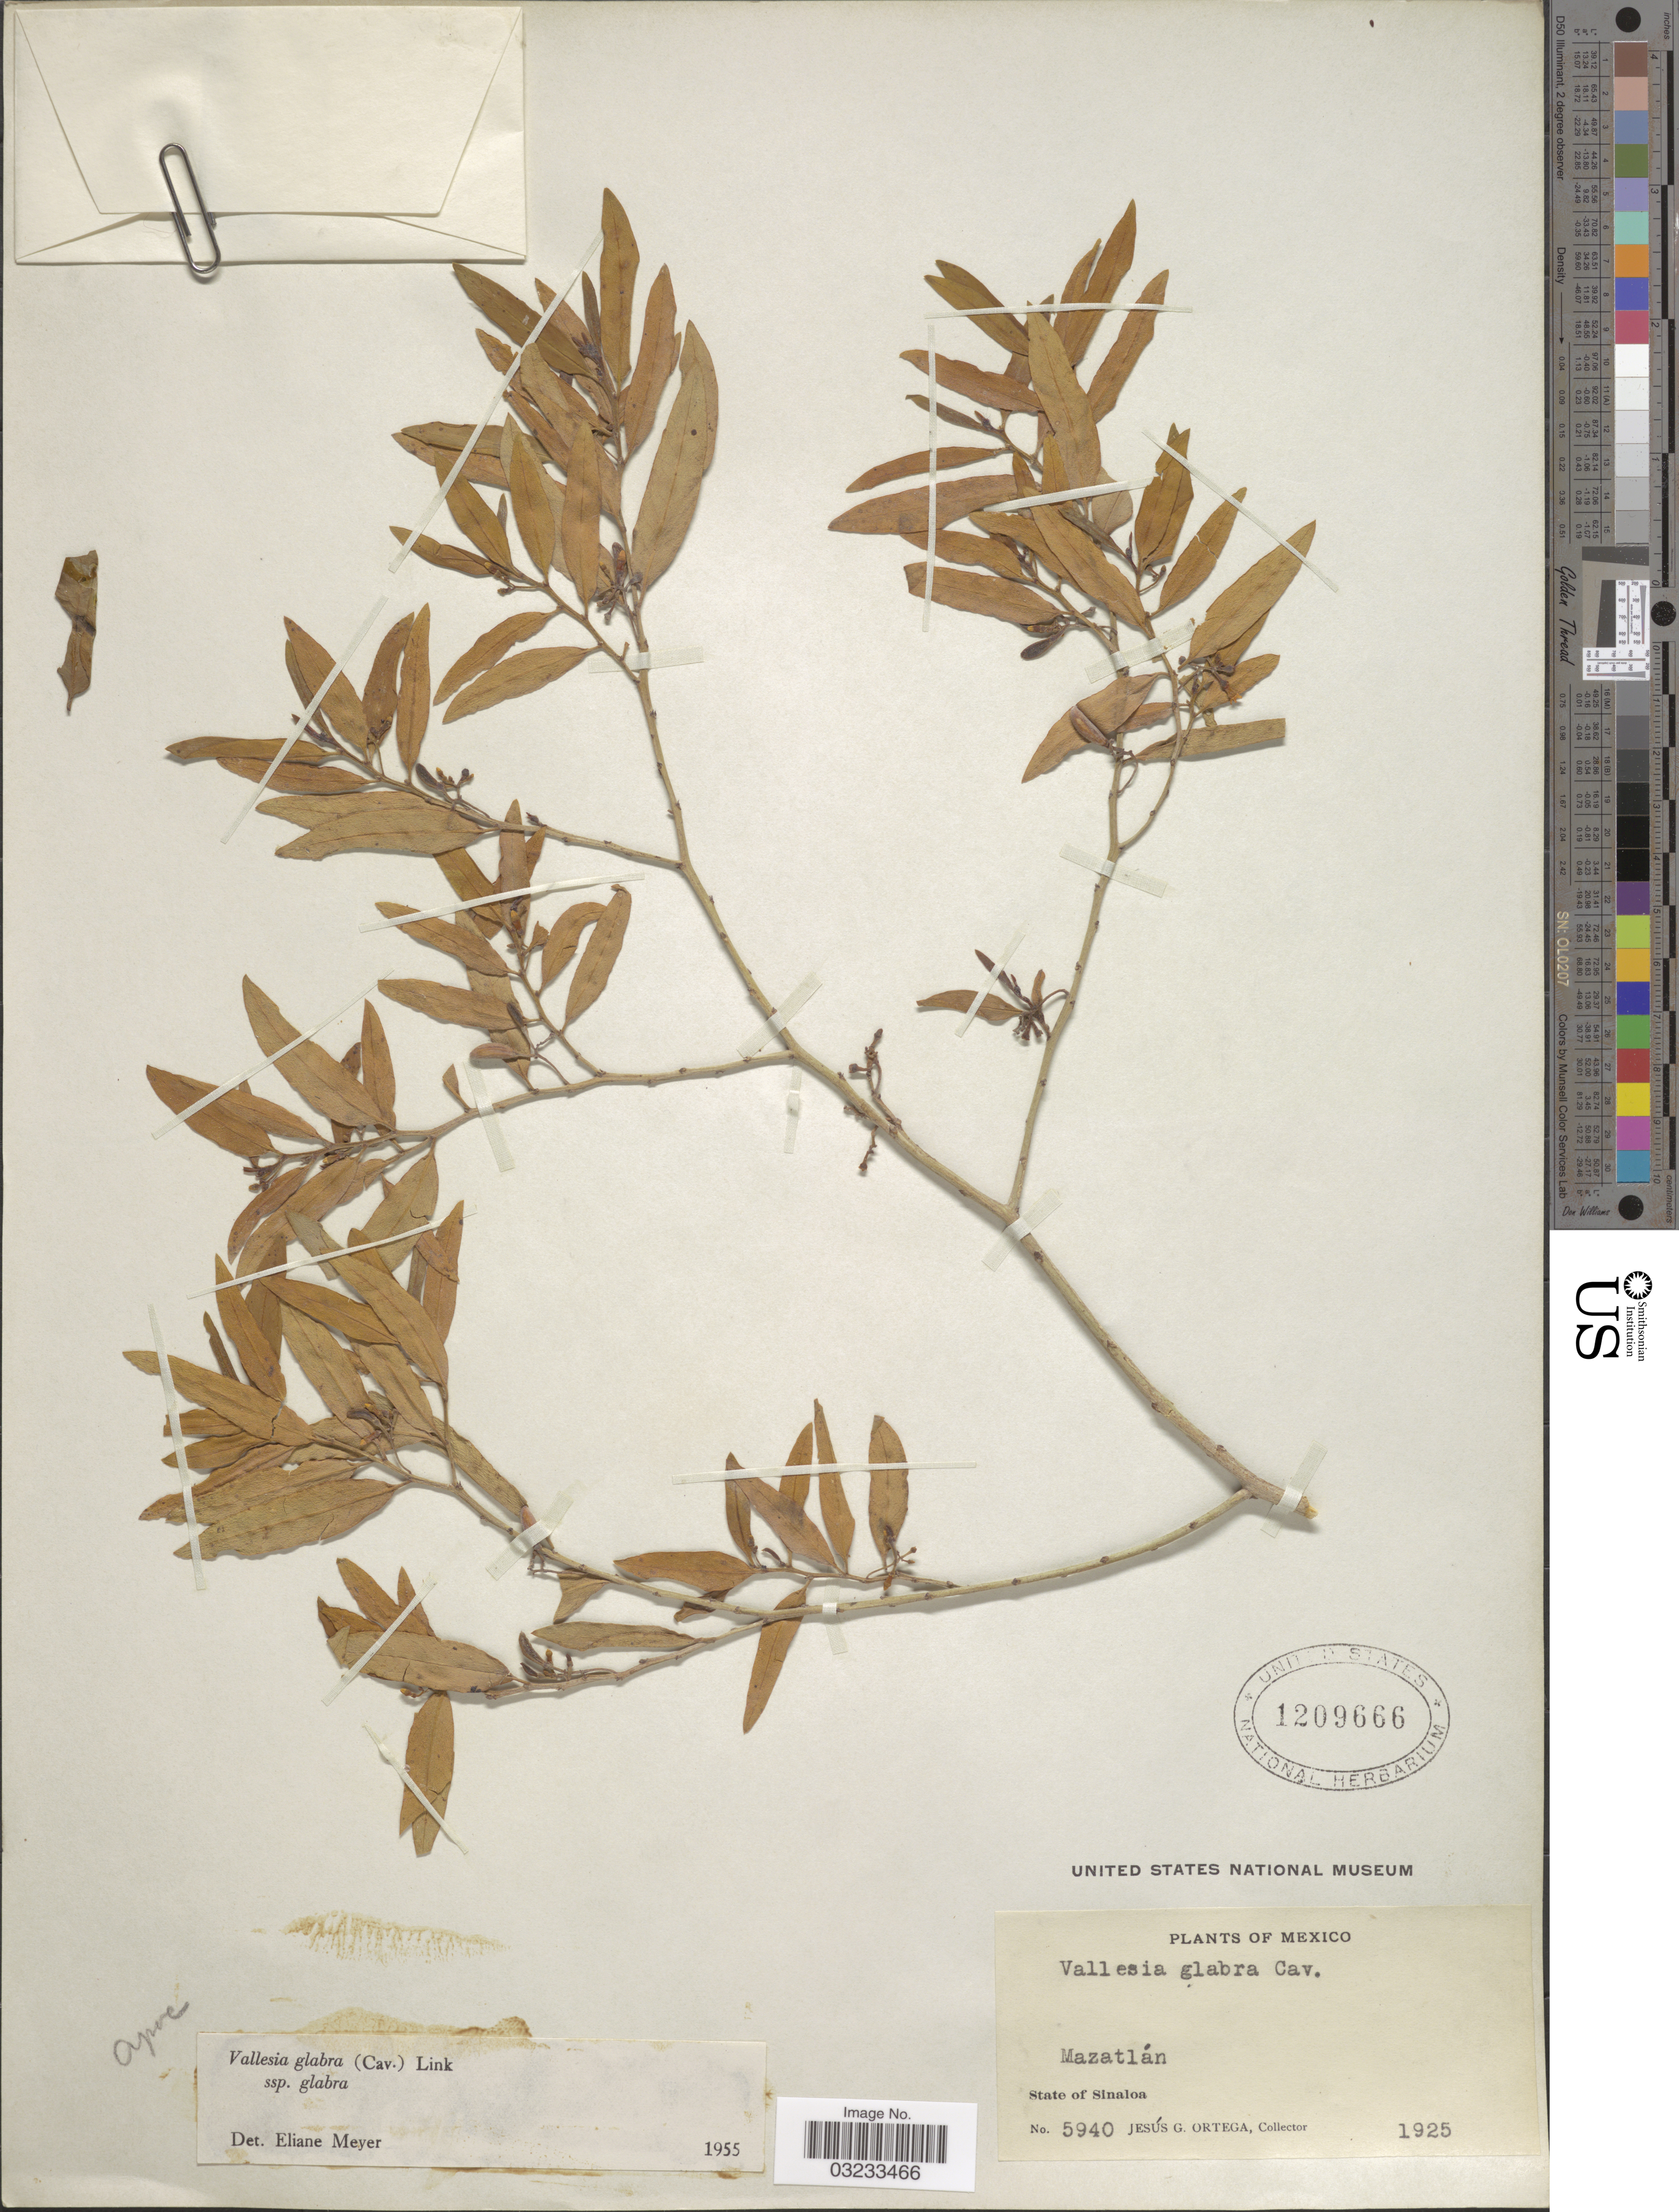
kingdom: Plantae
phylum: Tracheophyta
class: Magnoliopsida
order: Gentianales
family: Apocynaceae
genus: Vallesia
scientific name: Vallesia glabra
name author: (Cav.) Link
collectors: J. Ortega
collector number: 5940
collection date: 1925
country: Mexico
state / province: Sinaloa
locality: Mazatlán, State of Sinaloa.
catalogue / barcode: US 1209666